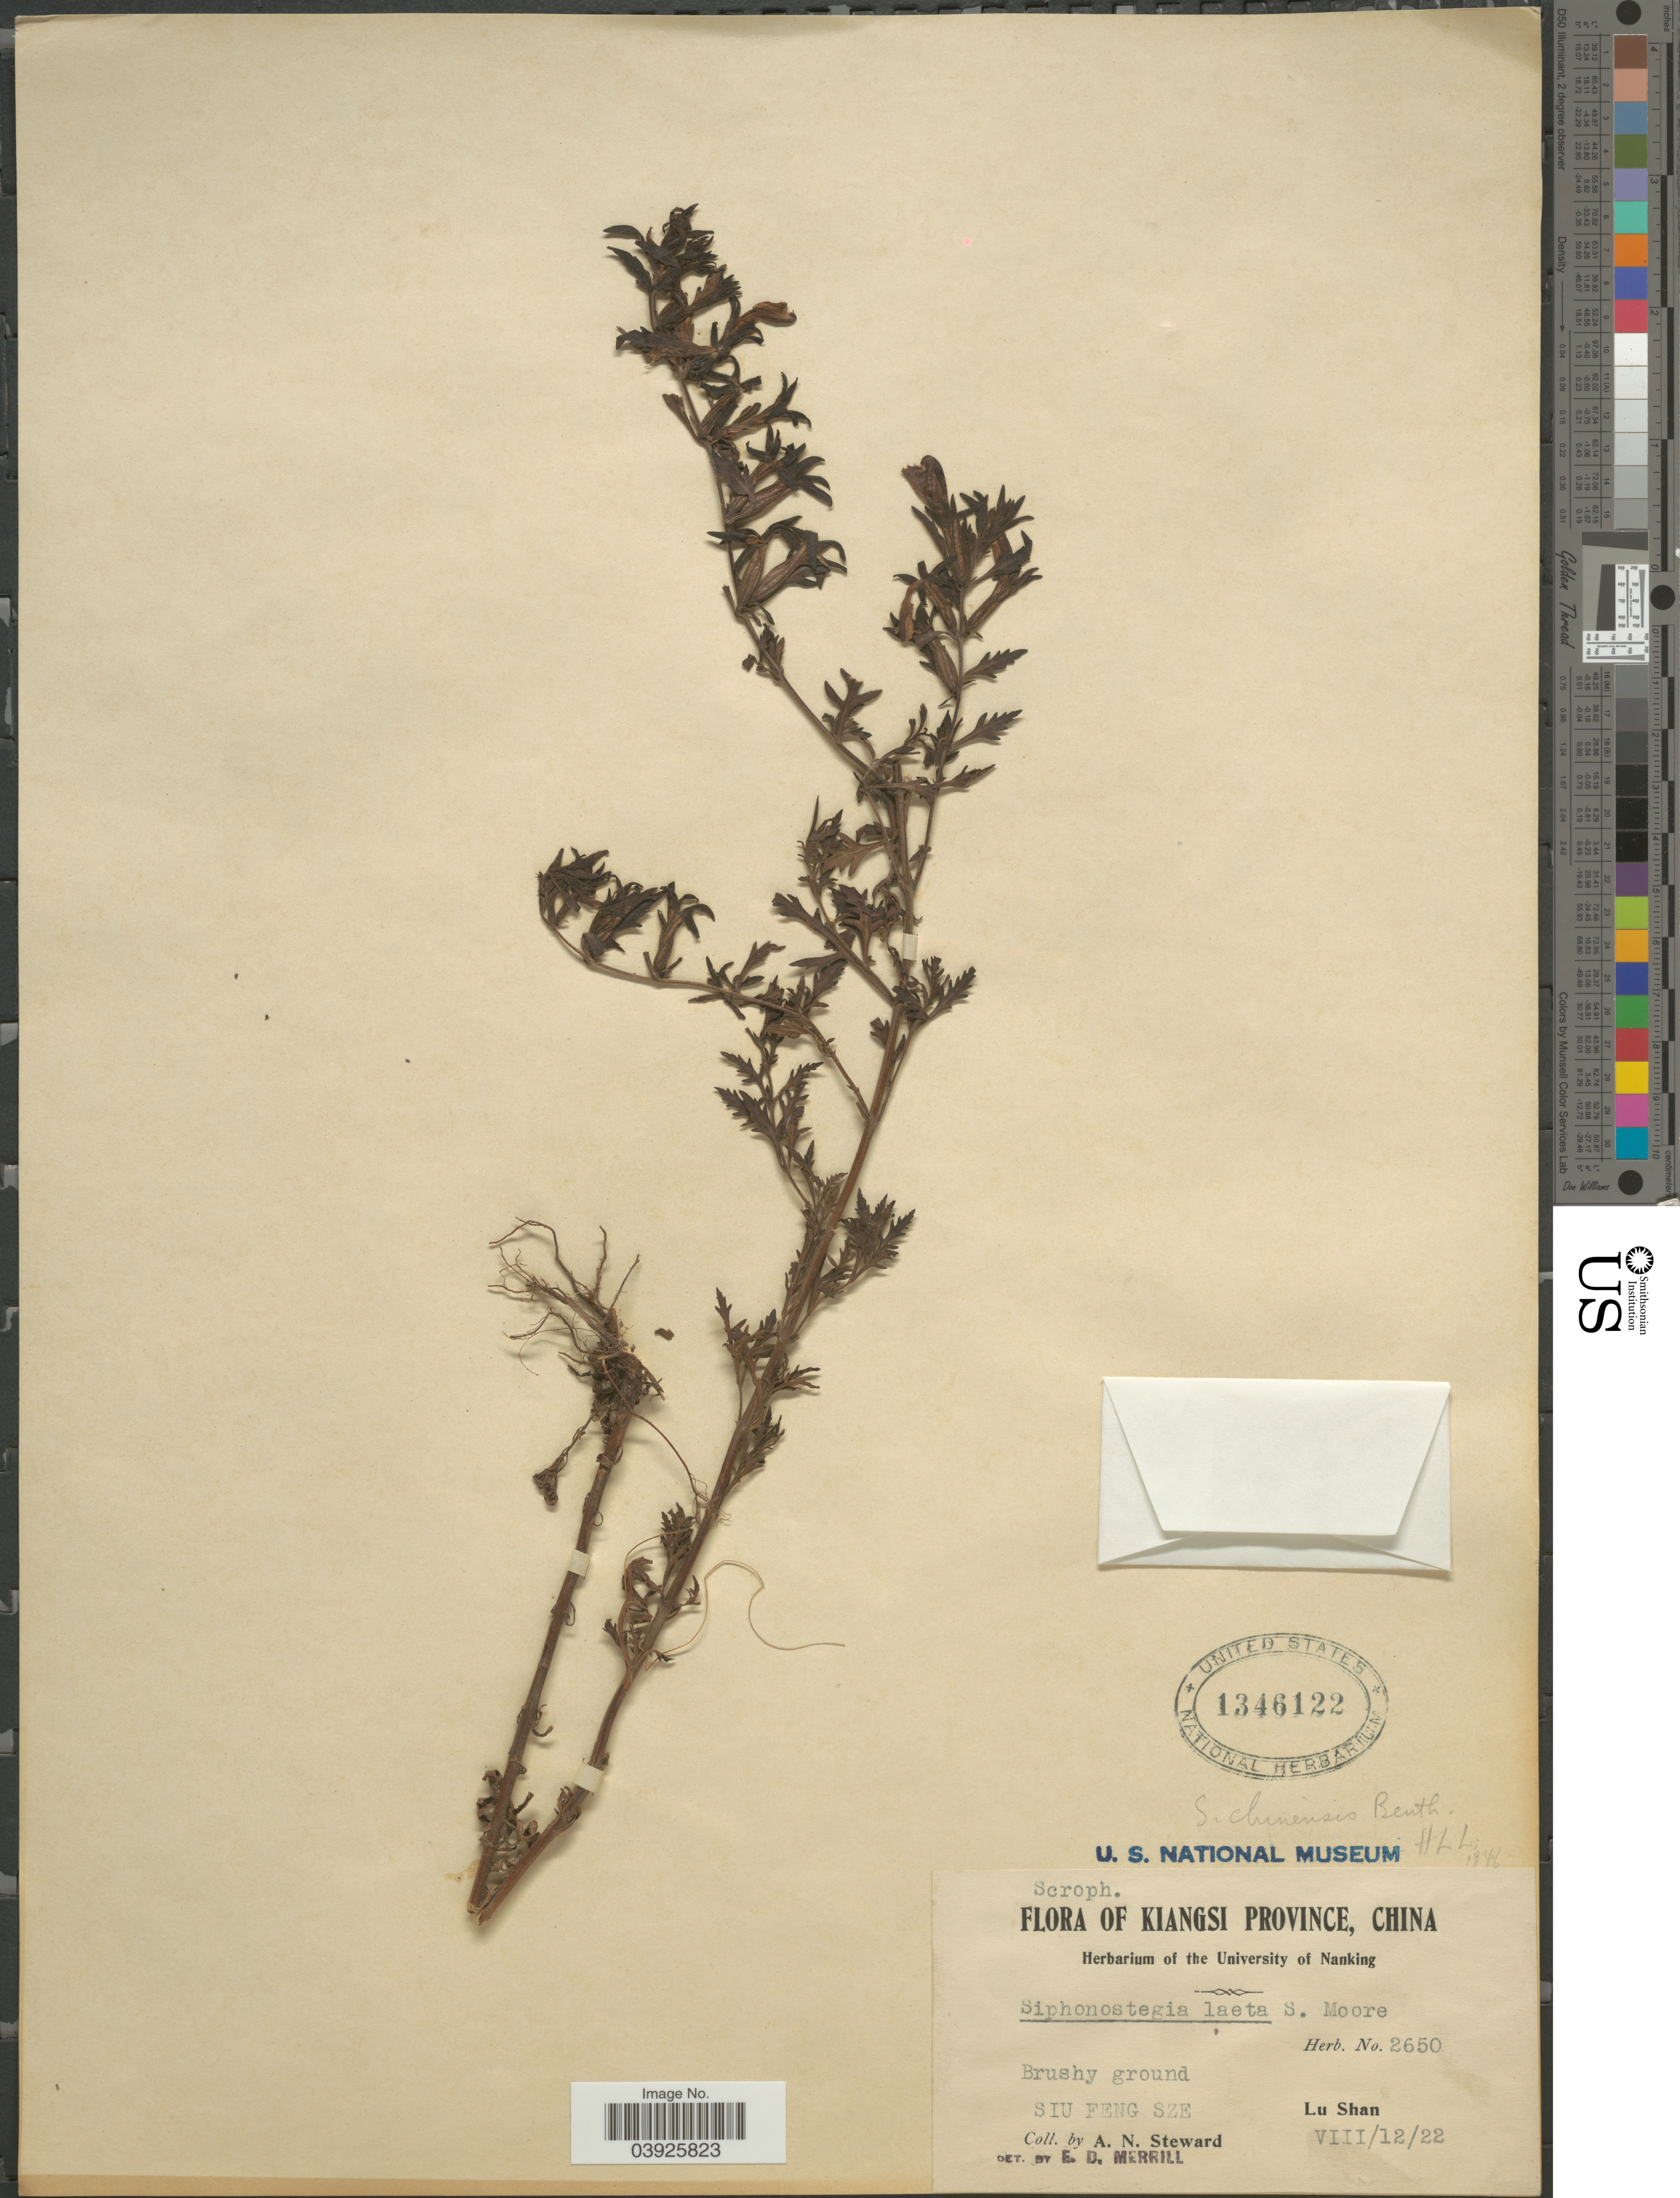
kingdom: Plantae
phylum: Tracheophyta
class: Magnoliopsida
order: Lamiales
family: Orobanchaceae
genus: Siphonostegia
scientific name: Siphonostegia chinensis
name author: Benth.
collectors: A. N. Steward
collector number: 2650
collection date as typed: Transcribed d/m/y: 12/8/22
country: China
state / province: Jiangxi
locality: Kiangsi Province. Siu Feng Sze. Lu Shan.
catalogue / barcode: US 1346122